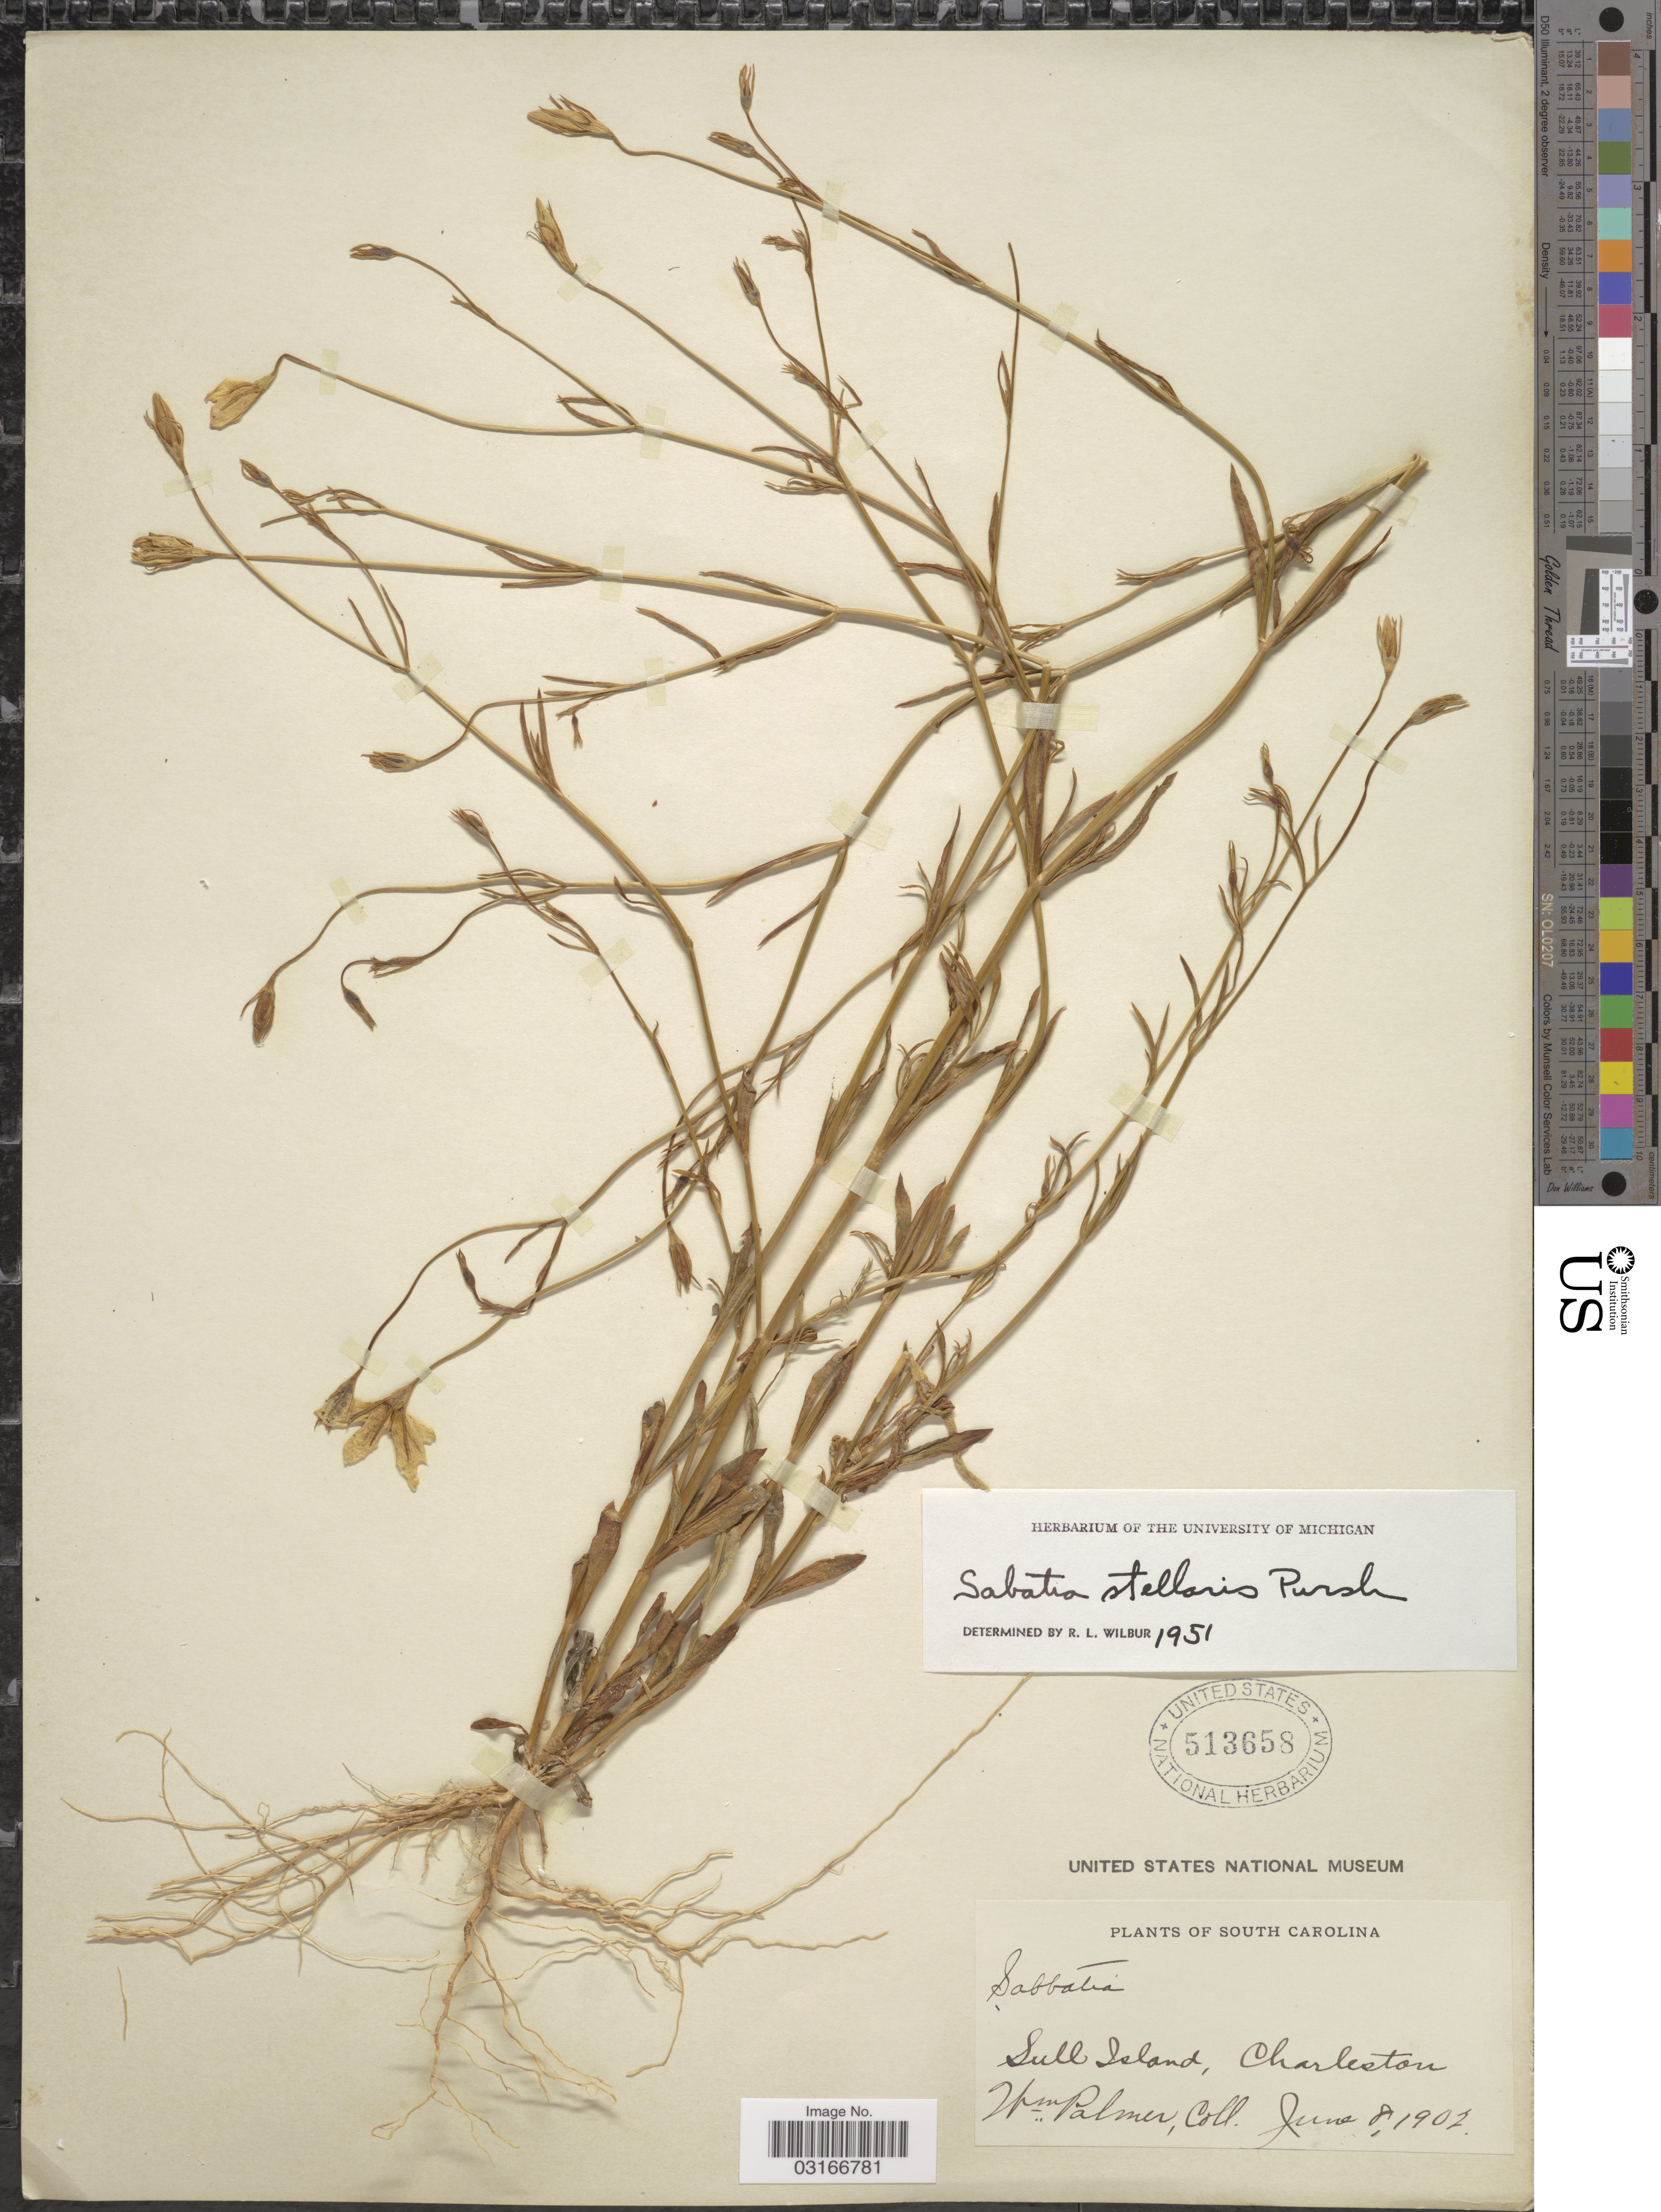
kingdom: Plantae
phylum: Tracheophyta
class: Magnoliopsida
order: Gentianales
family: Gentianaceae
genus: Sabatia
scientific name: Sabatia stellaris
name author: Pursh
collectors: W. Palmer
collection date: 1902-06-08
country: United States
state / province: South Carolina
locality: Sull Island, Charleston.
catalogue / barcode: US 513658